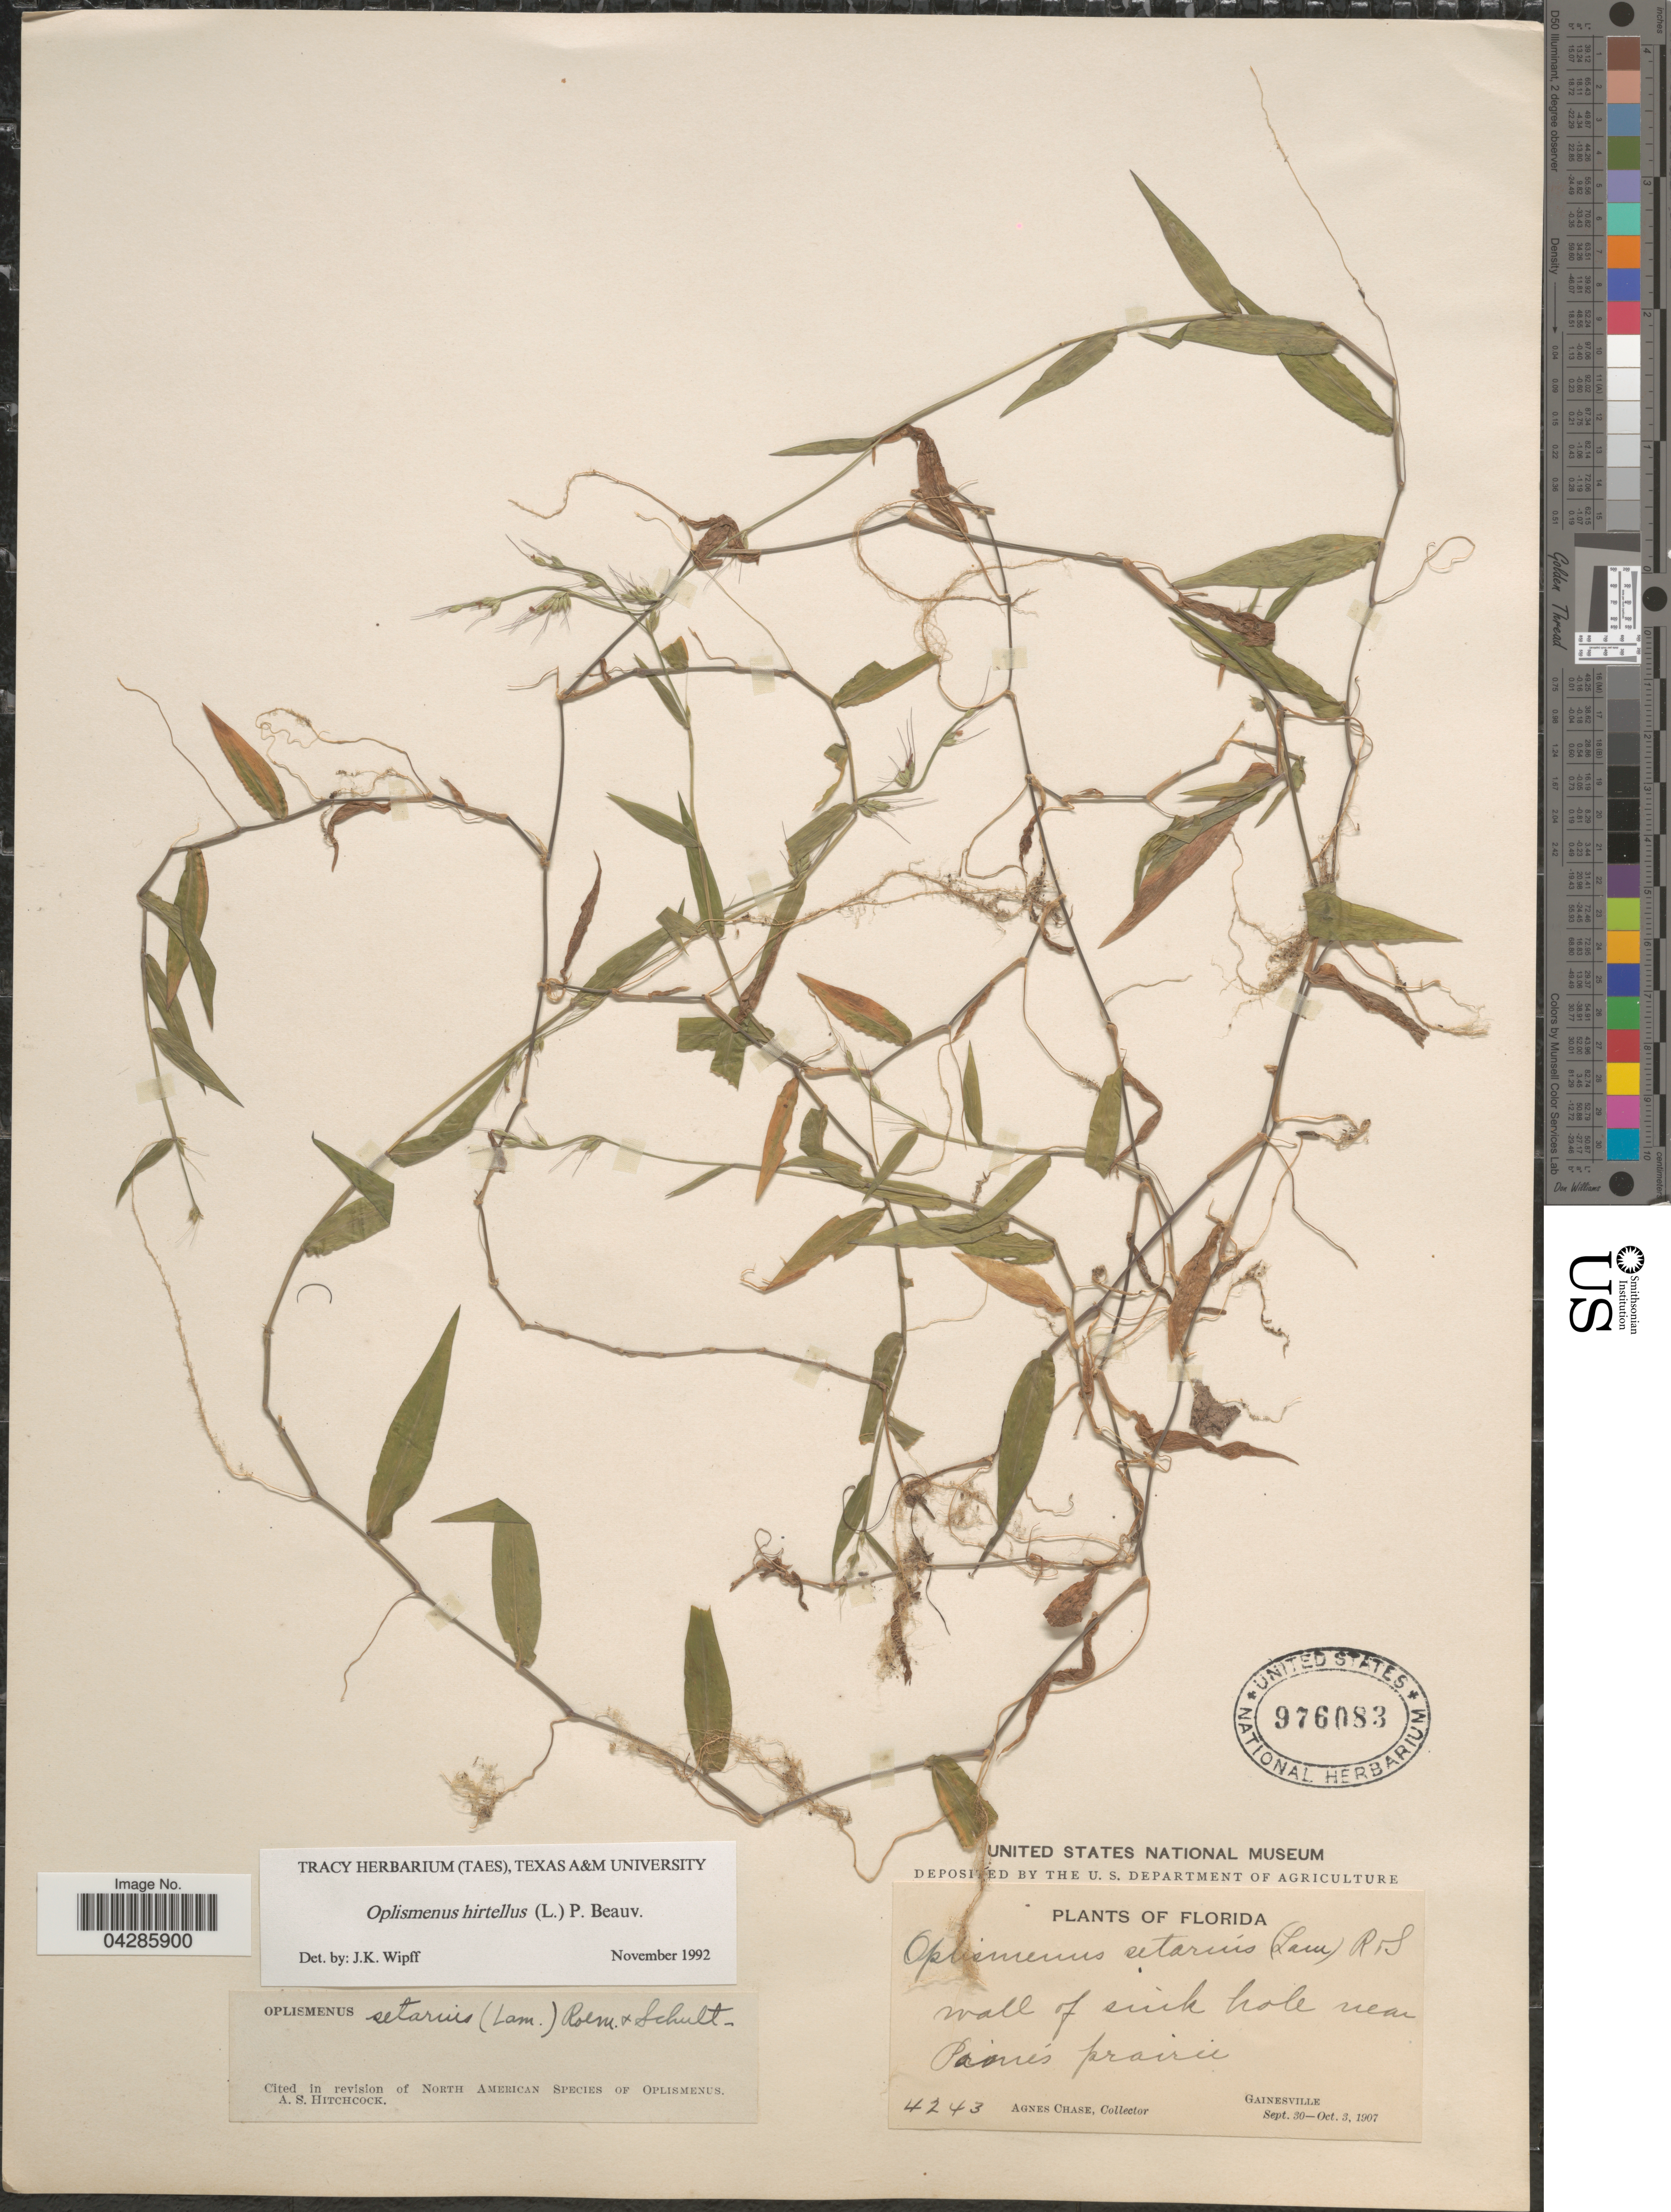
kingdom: Plantae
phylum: Tracheophyta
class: Liliopsida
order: Poales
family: Poaceae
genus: Oplismenus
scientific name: Oplismenus hirtellus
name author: (L.) P. Beauv.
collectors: A. Chase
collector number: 4243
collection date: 1907-09-30/1907-10-03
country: United States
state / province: Florida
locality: Wall of sink hole near Paine's prairie. Gainesville.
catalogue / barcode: US 976083